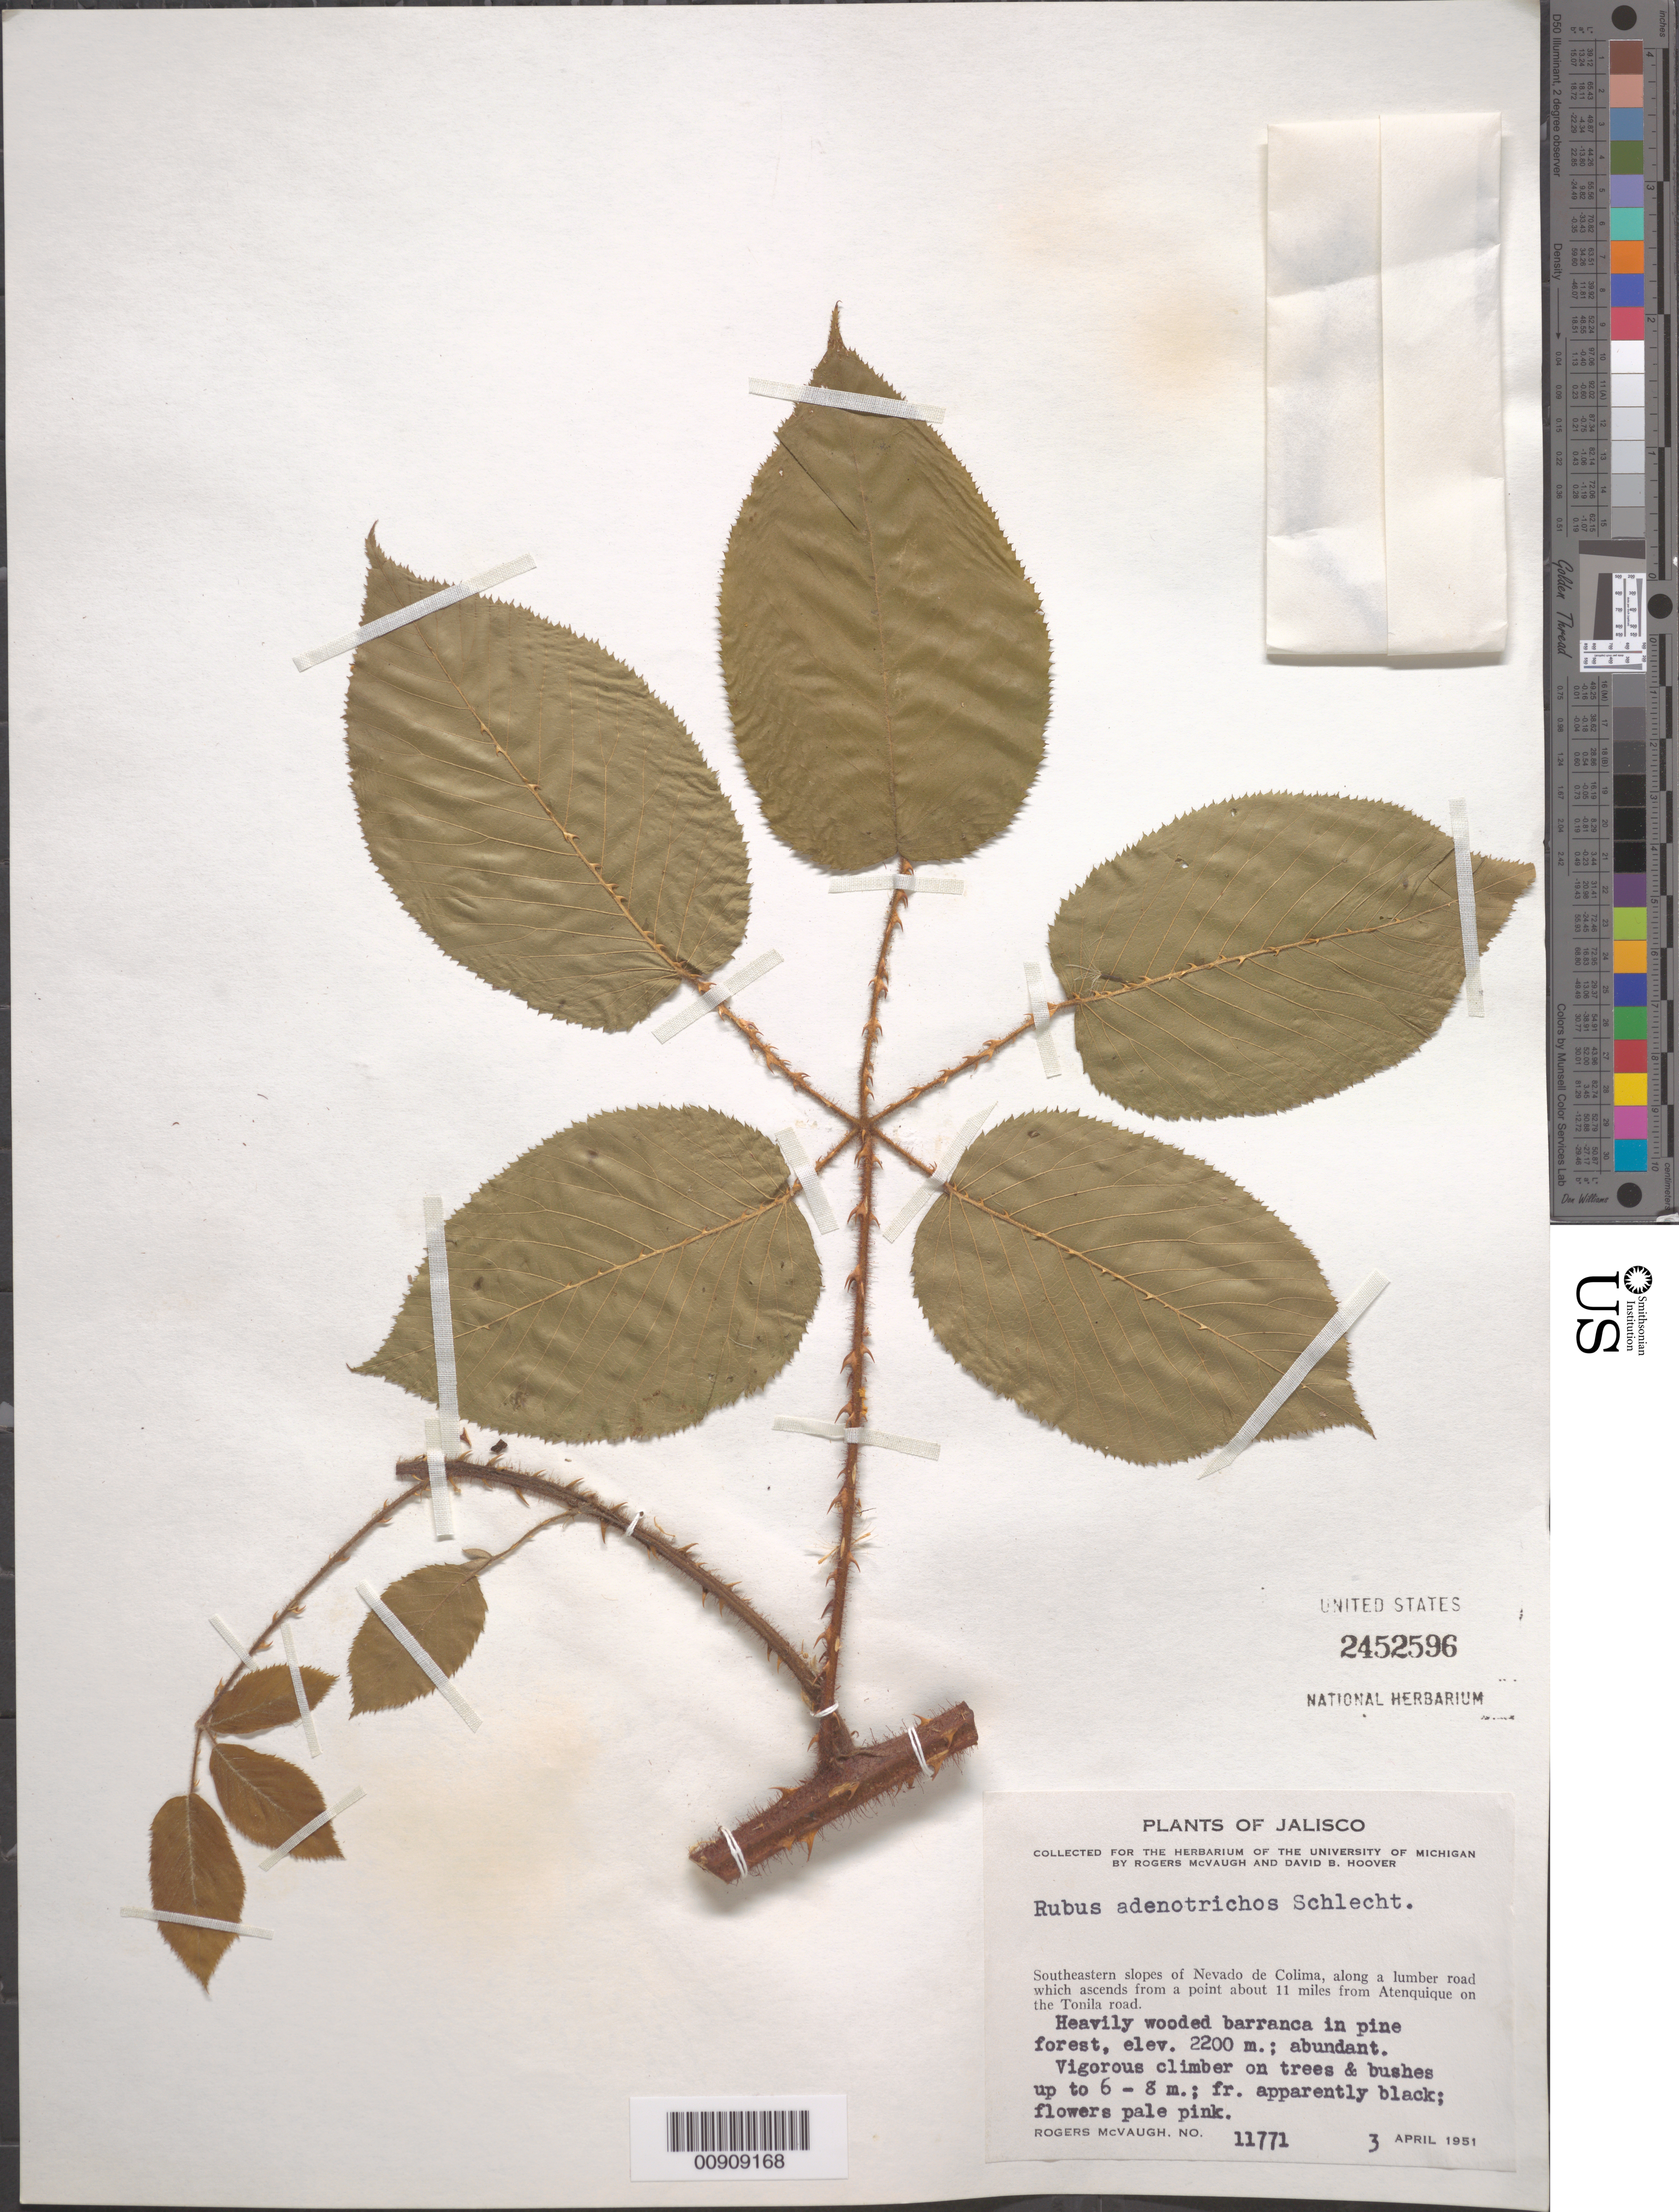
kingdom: Plantae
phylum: Tracheophyta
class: Magnoliopsida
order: Rosales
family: Rosaceae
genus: Rubus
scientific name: Rubus adenotrichos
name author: Schltdl.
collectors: R. McVaugh & D. B. Hoover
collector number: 11771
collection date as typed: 03 Apr 1951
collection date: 1951-04-03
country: Mexico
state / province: Jalisco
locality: Southeastern slopes of Nevado de Colima, along a lumber road which ascends from a point about 11 miles from Atenquique on the Tonila road.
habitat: Vigorous climber on trees & bushes. Heavily wooded barranca in pine forest.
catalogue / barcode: US 2452596